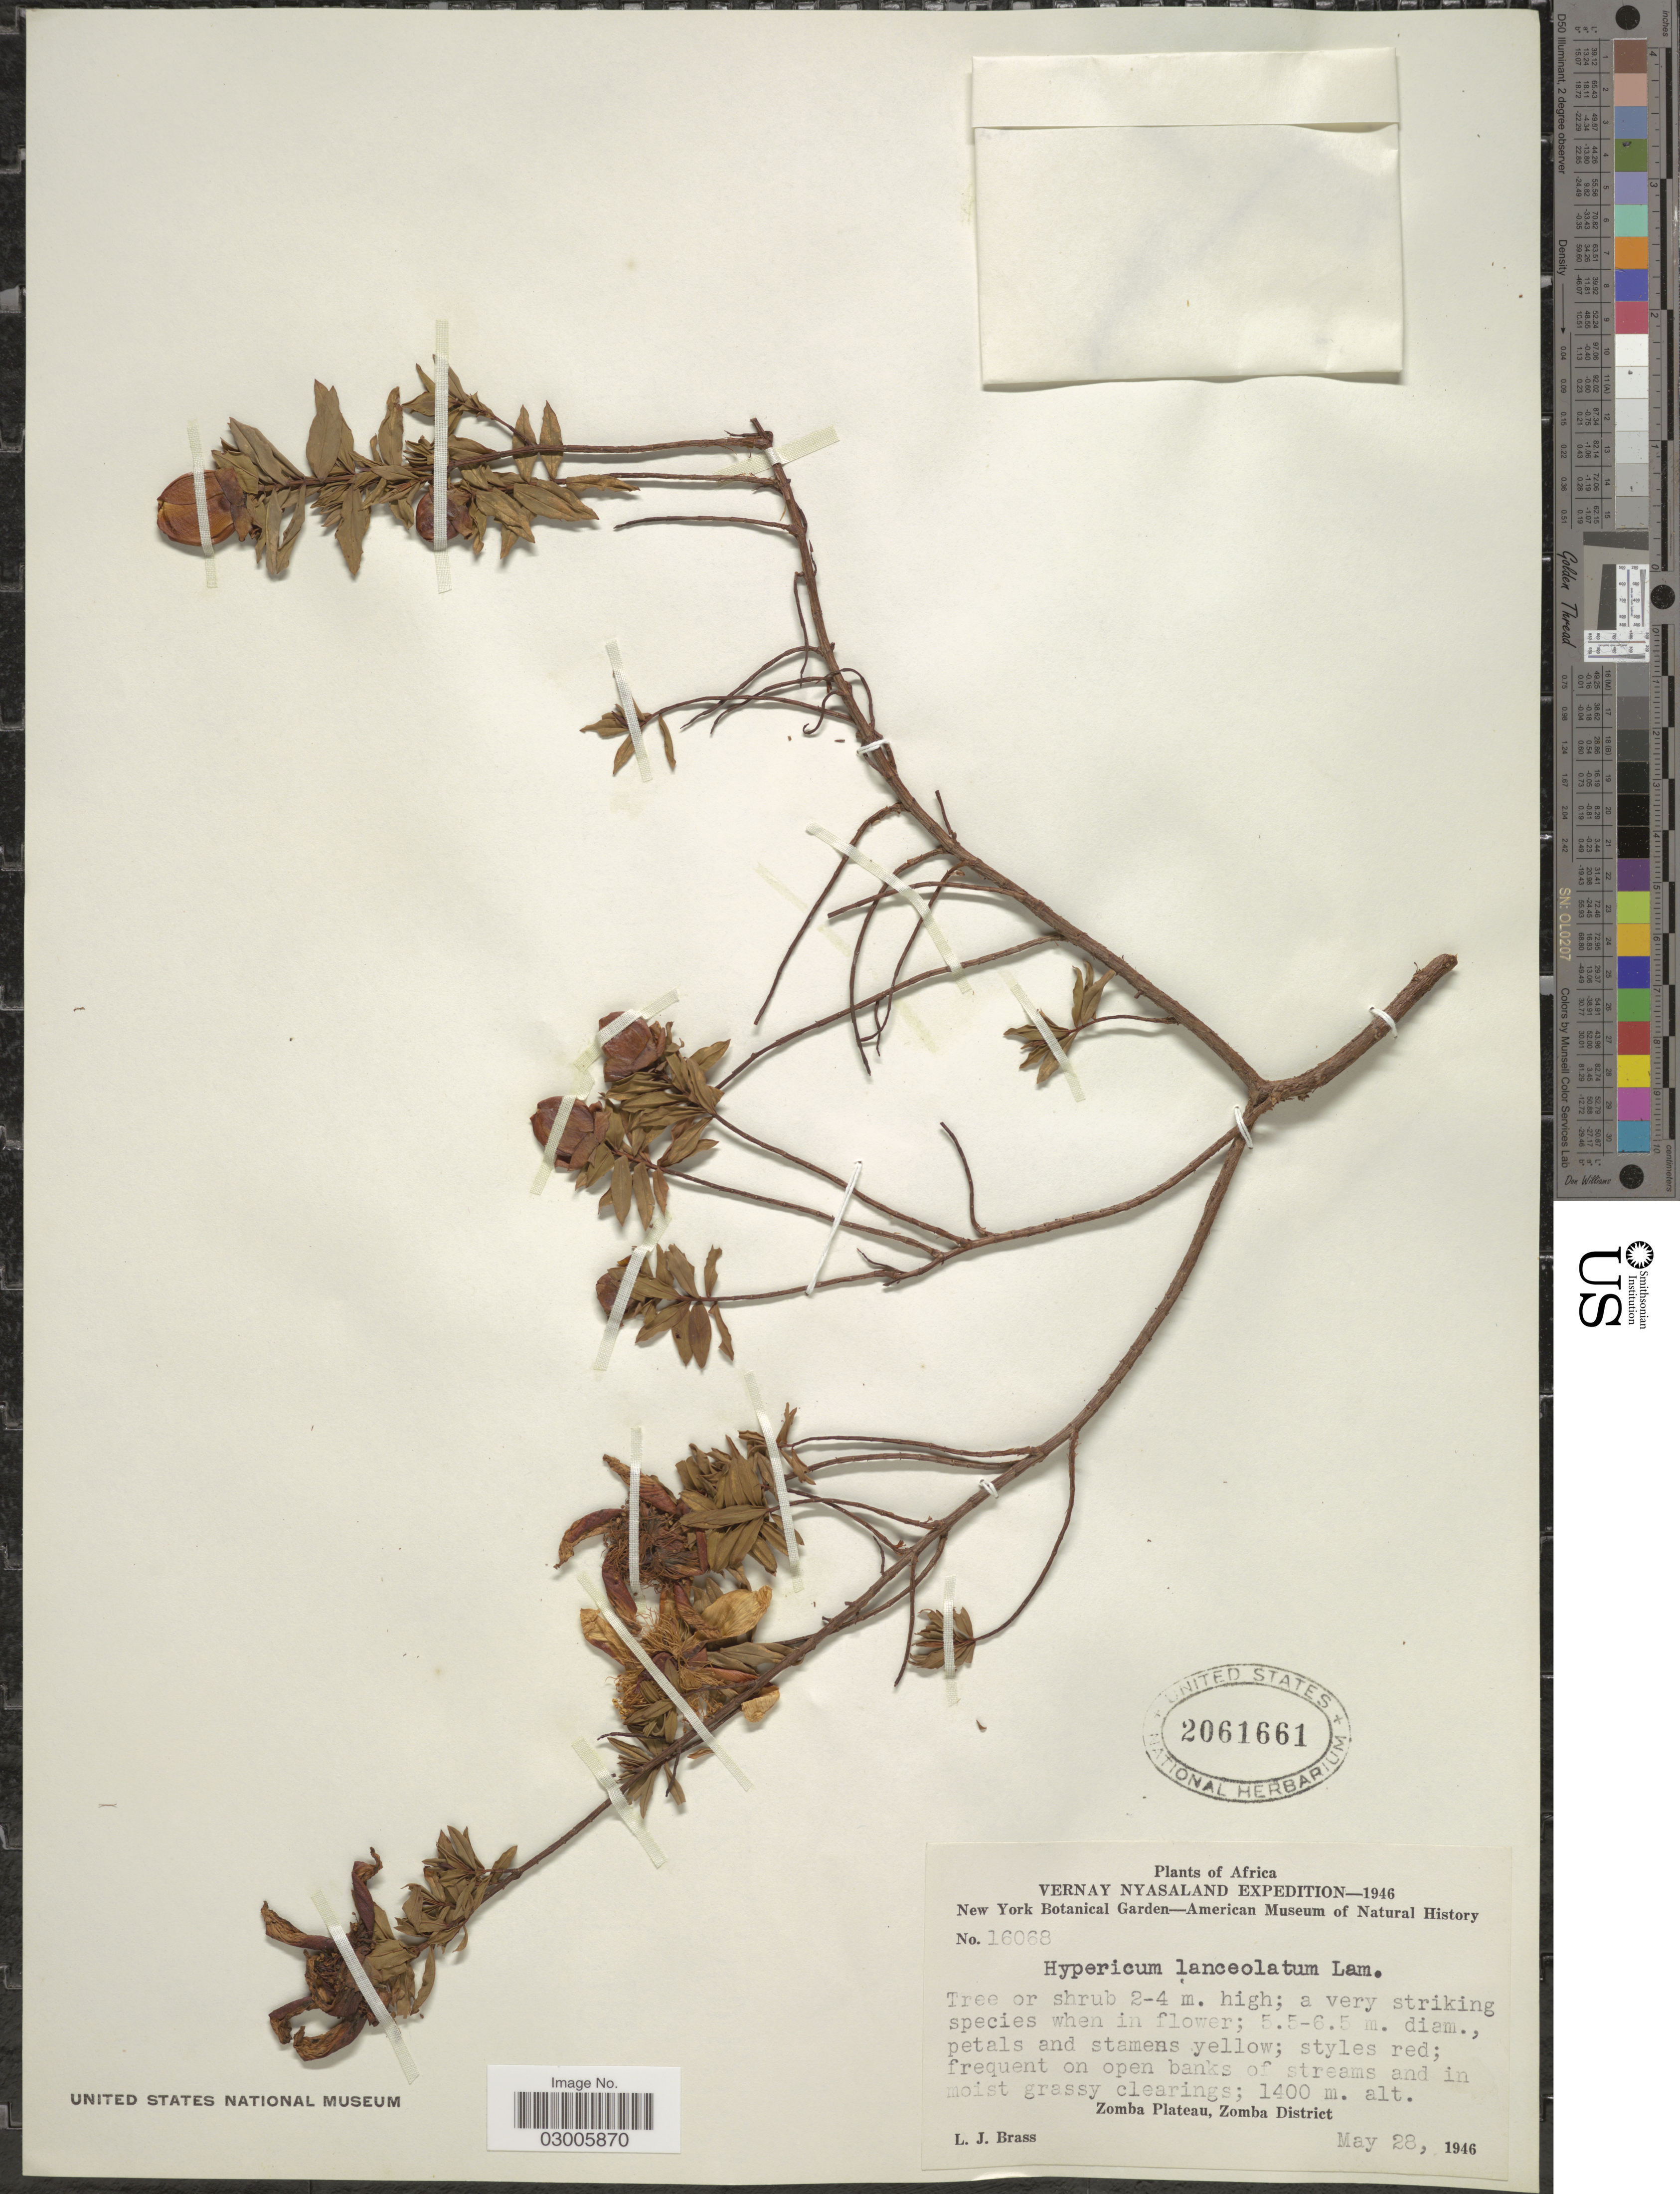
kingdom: Plantae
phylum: Tracheophyta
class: Magnoliopsida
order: Malpighiales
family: Hypericaceae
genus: Hypericum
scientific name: Hypericum revolutum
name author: Vahl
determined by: Strong, Mark T., (BOT), Smithsonian Institution - National Museum of Natural History (UNITED STATES)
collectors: L. J. Brass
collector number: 16068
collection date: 1946-05-28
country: Malawi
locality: Vernay Nyasaland. Zomba Plateau, Zomba District.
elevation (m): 1400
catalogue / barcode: US 2061661